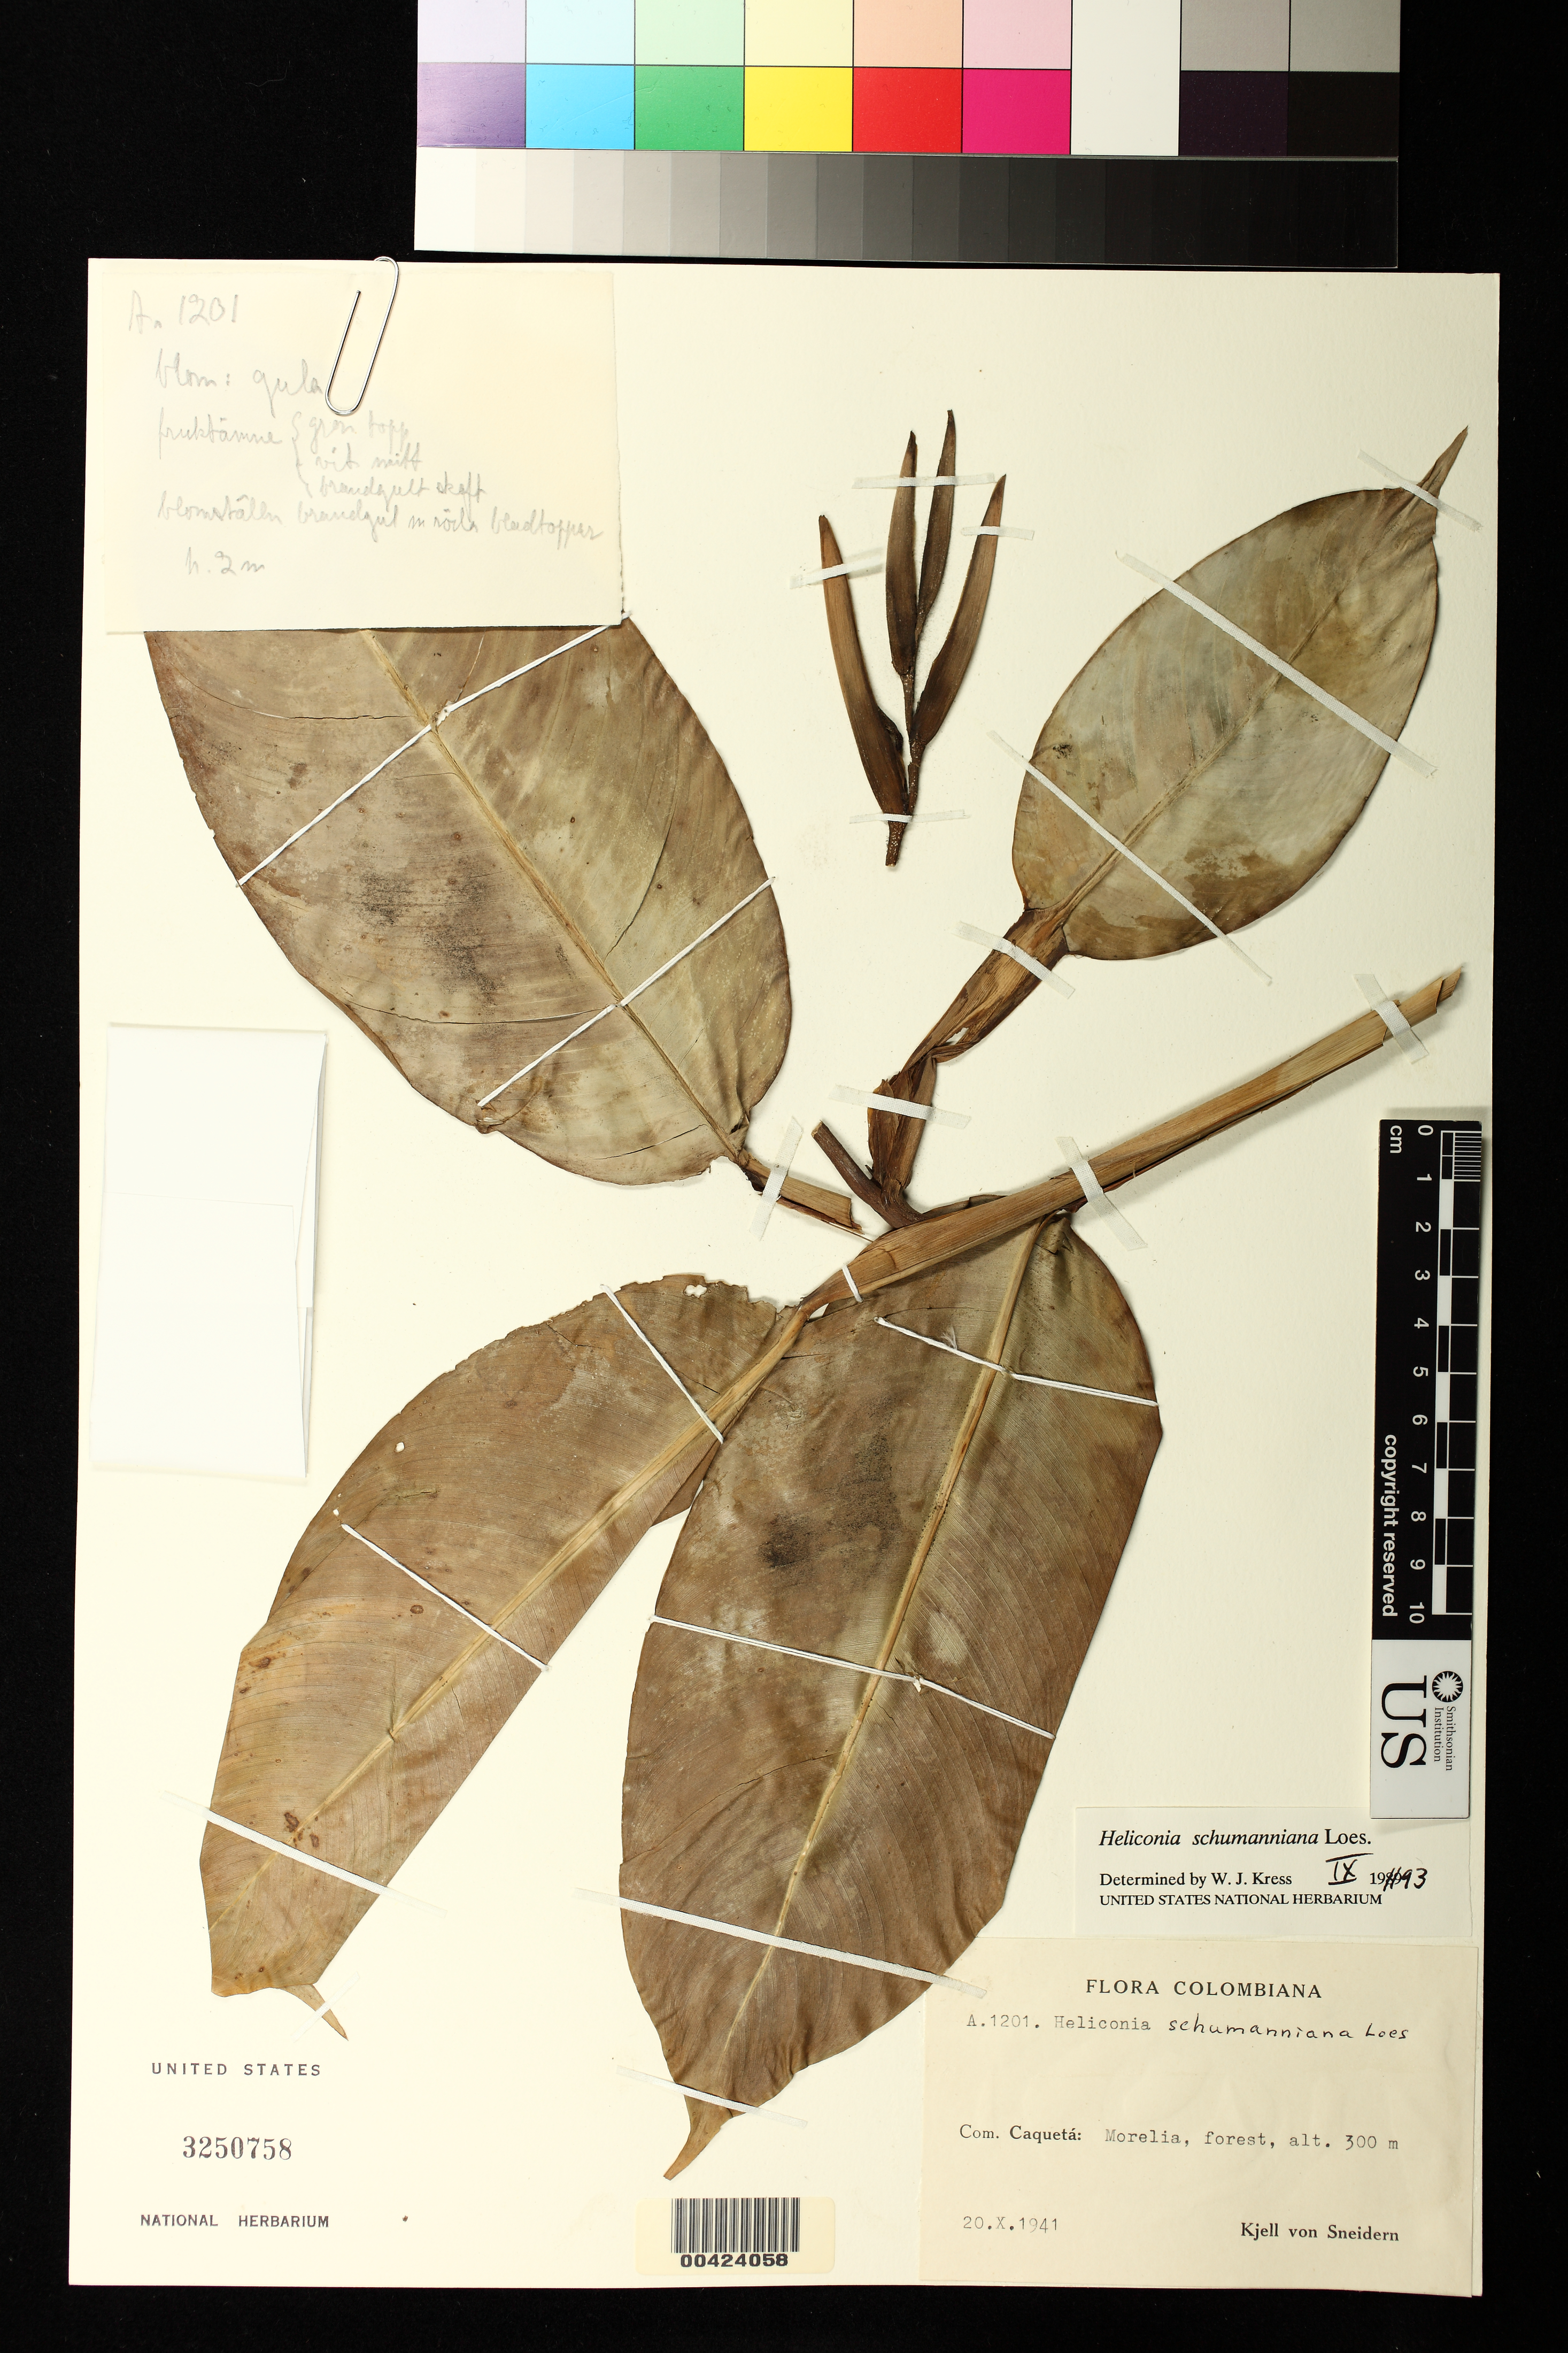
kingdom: Plantae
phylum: Tracheophyta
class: Liliopsida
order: Zingiberales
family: Heliconiaceae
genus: Heliconia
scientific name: Heliconia schumanniana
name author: Loes.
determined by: Kress, W. J., (US), Smithsonian Institution - National Museum of Natural History (UNITED STATES)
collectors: K. von Sneidern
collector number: A.1201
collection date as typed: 20 Oct 1941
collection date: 1941-10-20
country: Colombia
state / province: Caquetá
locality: Morelia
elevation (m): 300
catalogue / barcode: US 3250758